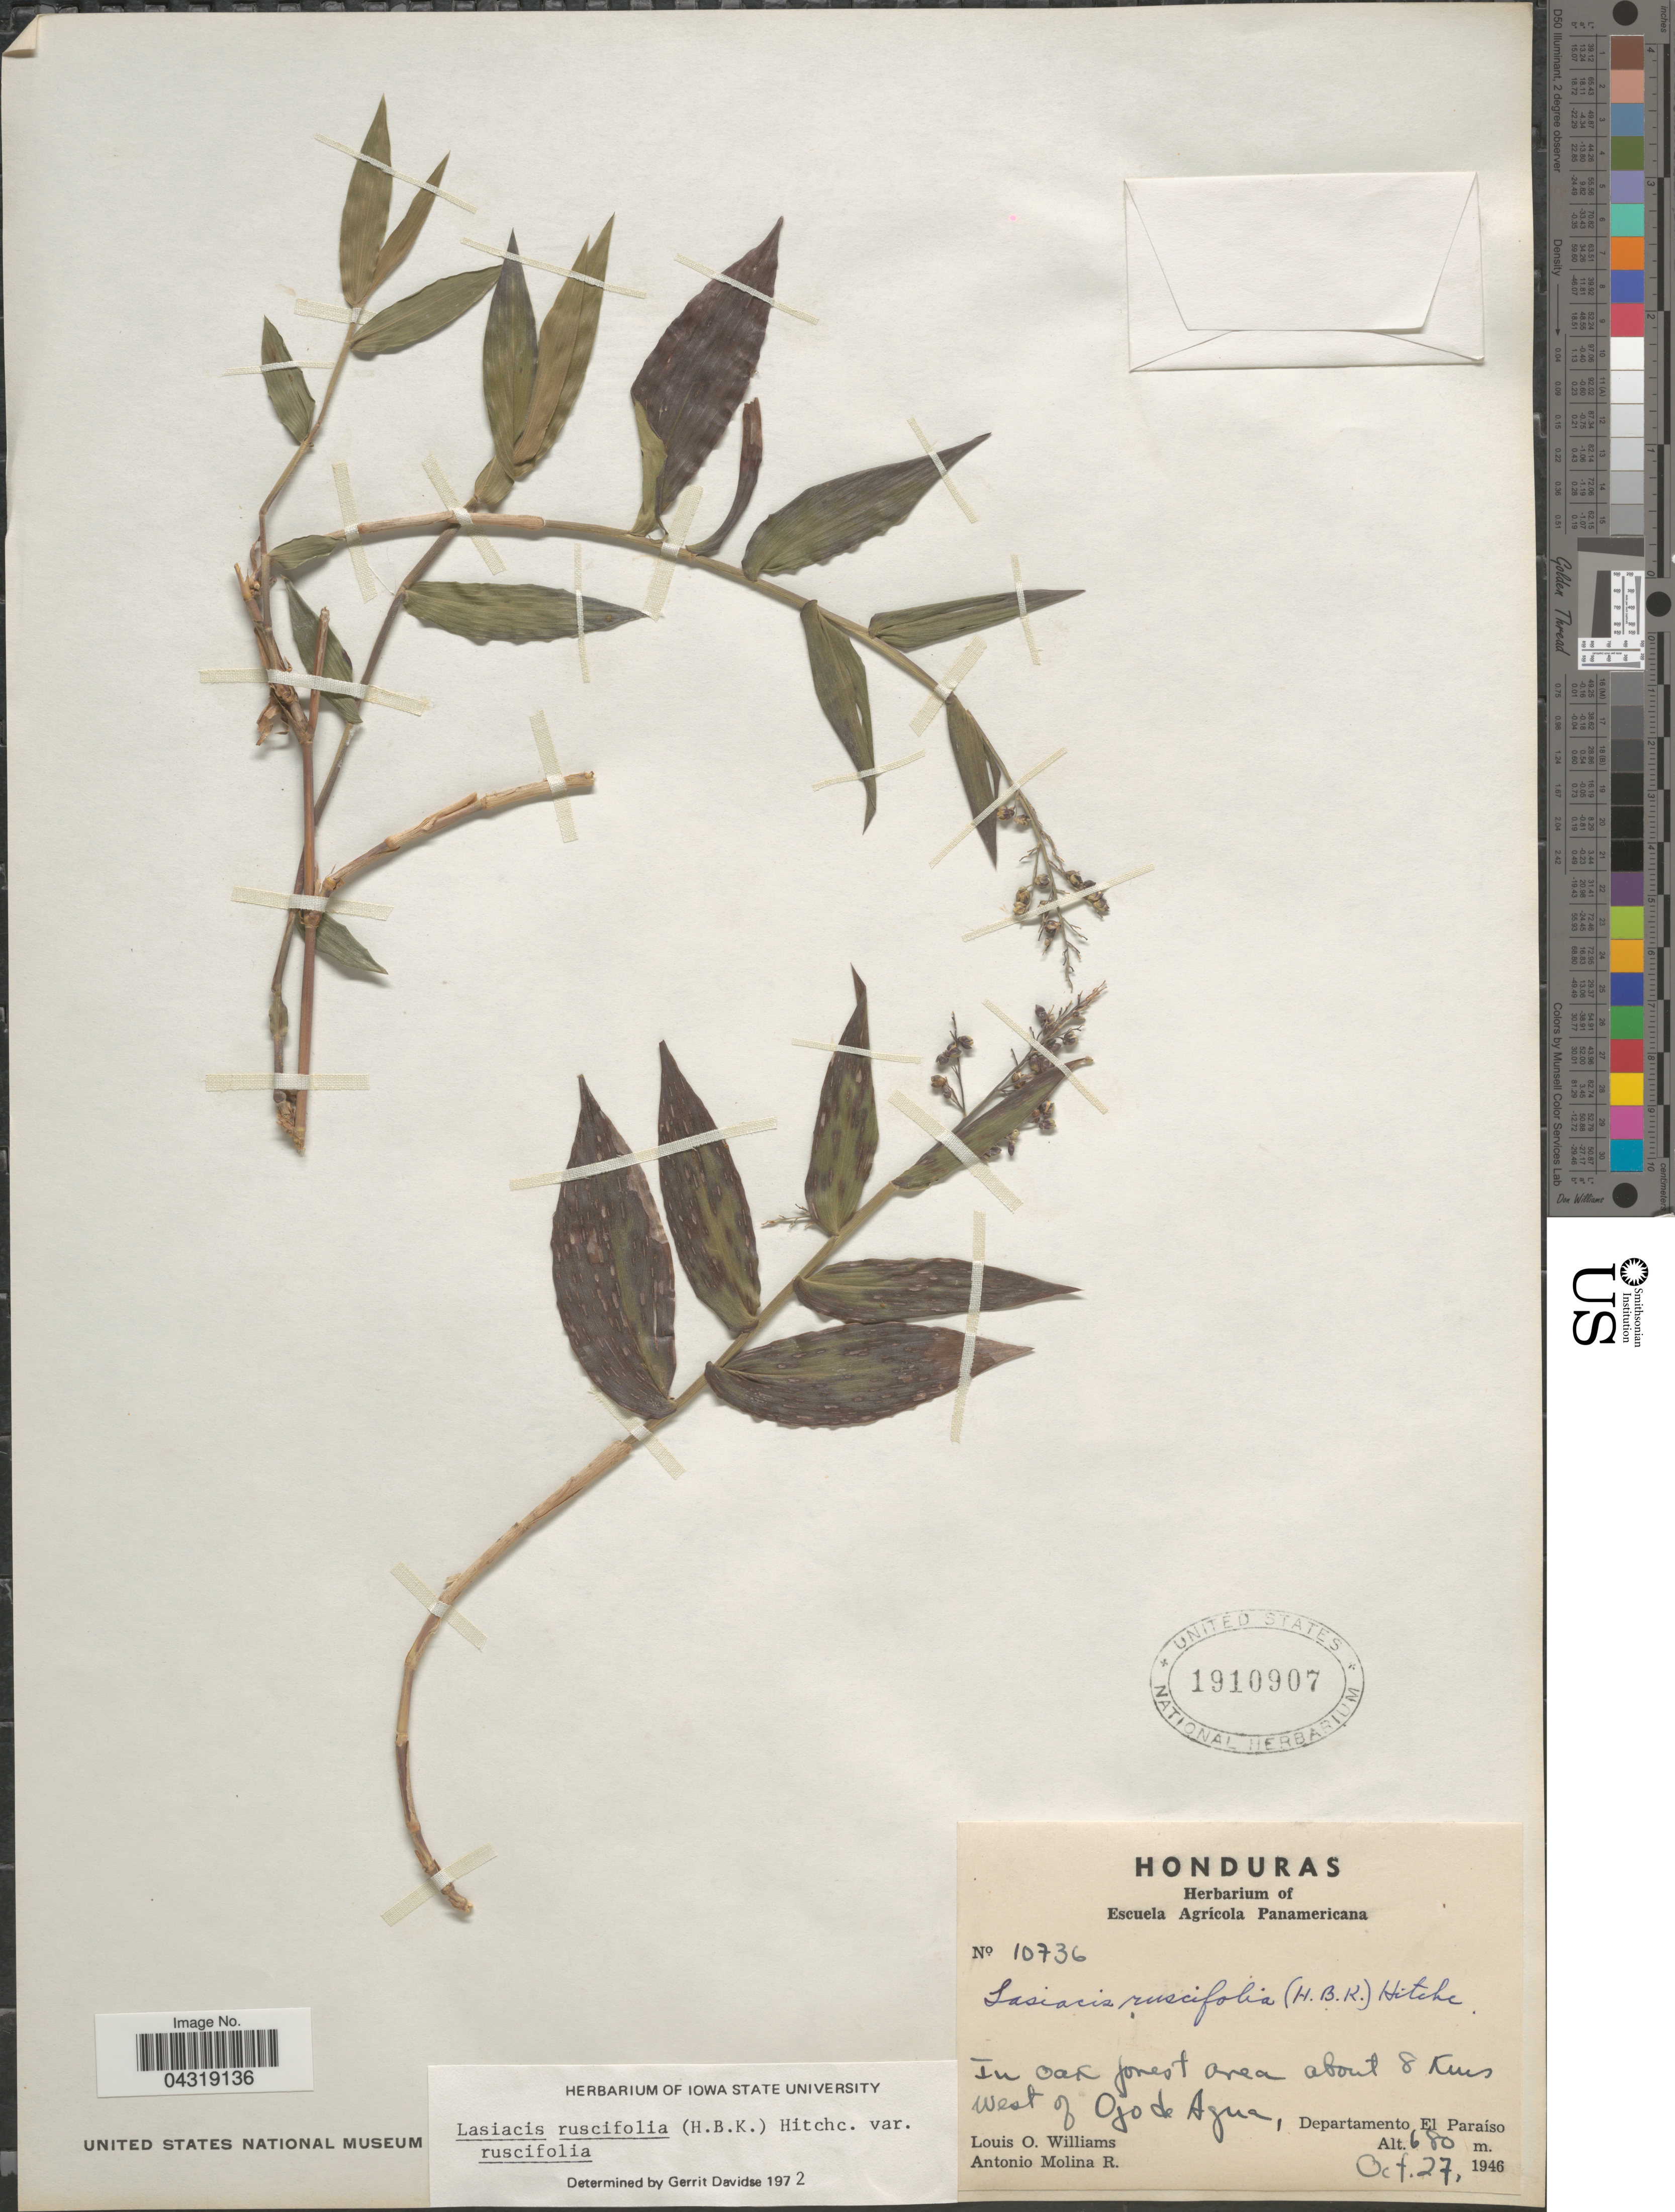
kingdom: Plantae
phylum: Tracheophyta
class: Liliopsida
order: Poales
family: Poaceae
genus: Lasiacis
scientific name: Lasiacis ruscifolia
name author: (Kunth) Hitchc.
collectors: L. O. Williams & A. Molina R.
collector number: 10736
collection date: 1946-10-27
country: Honduras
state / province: El Paraiso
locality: In oak forest area about 8 kms west of Ojo de Agua, Departamento El Paraíso.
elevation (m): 680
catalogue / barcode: US 1910907